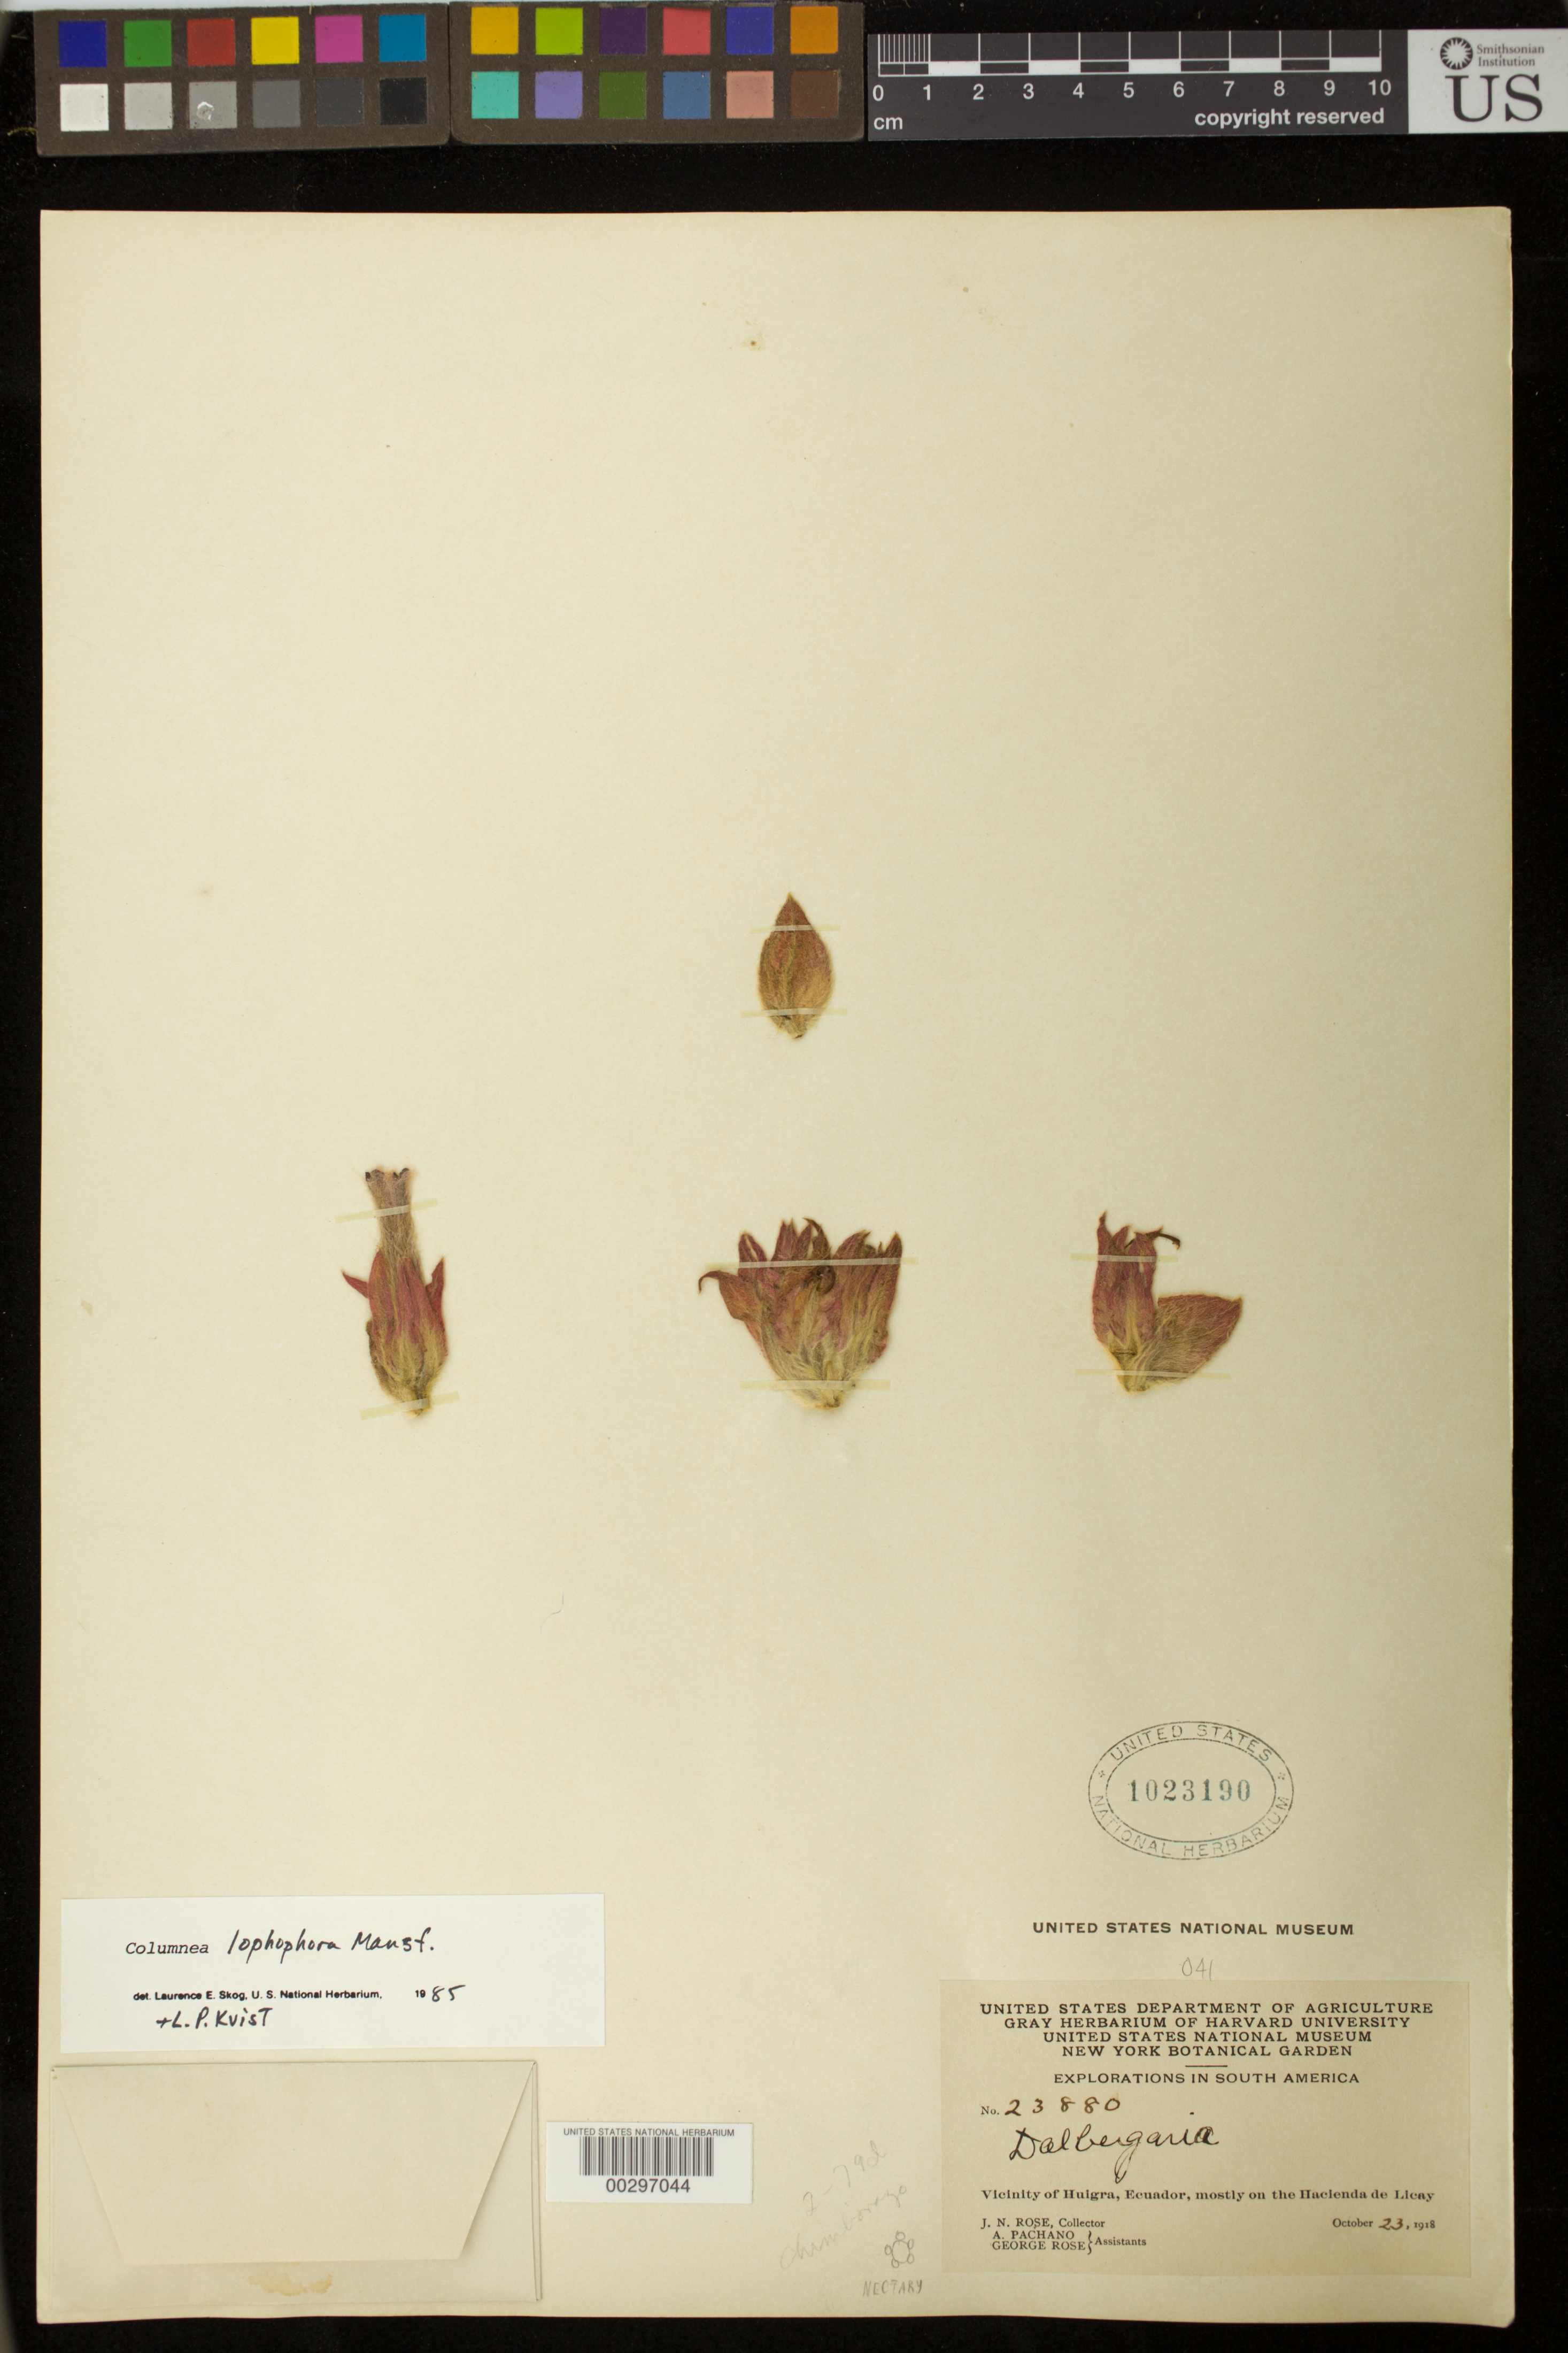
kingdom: Plantae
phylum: Tracheophyta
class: Magnoliopsida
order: Lamiales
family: Gesneriaceae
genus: Columnea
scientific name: Columnea lophophora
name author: Mansf.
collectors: J. N. Rose, A. Pachano & G. Rose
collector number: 23880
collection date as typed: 23 Oct 1918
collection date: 1918-10-23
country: Ecuador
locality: Huigra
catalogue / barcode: US 1023190